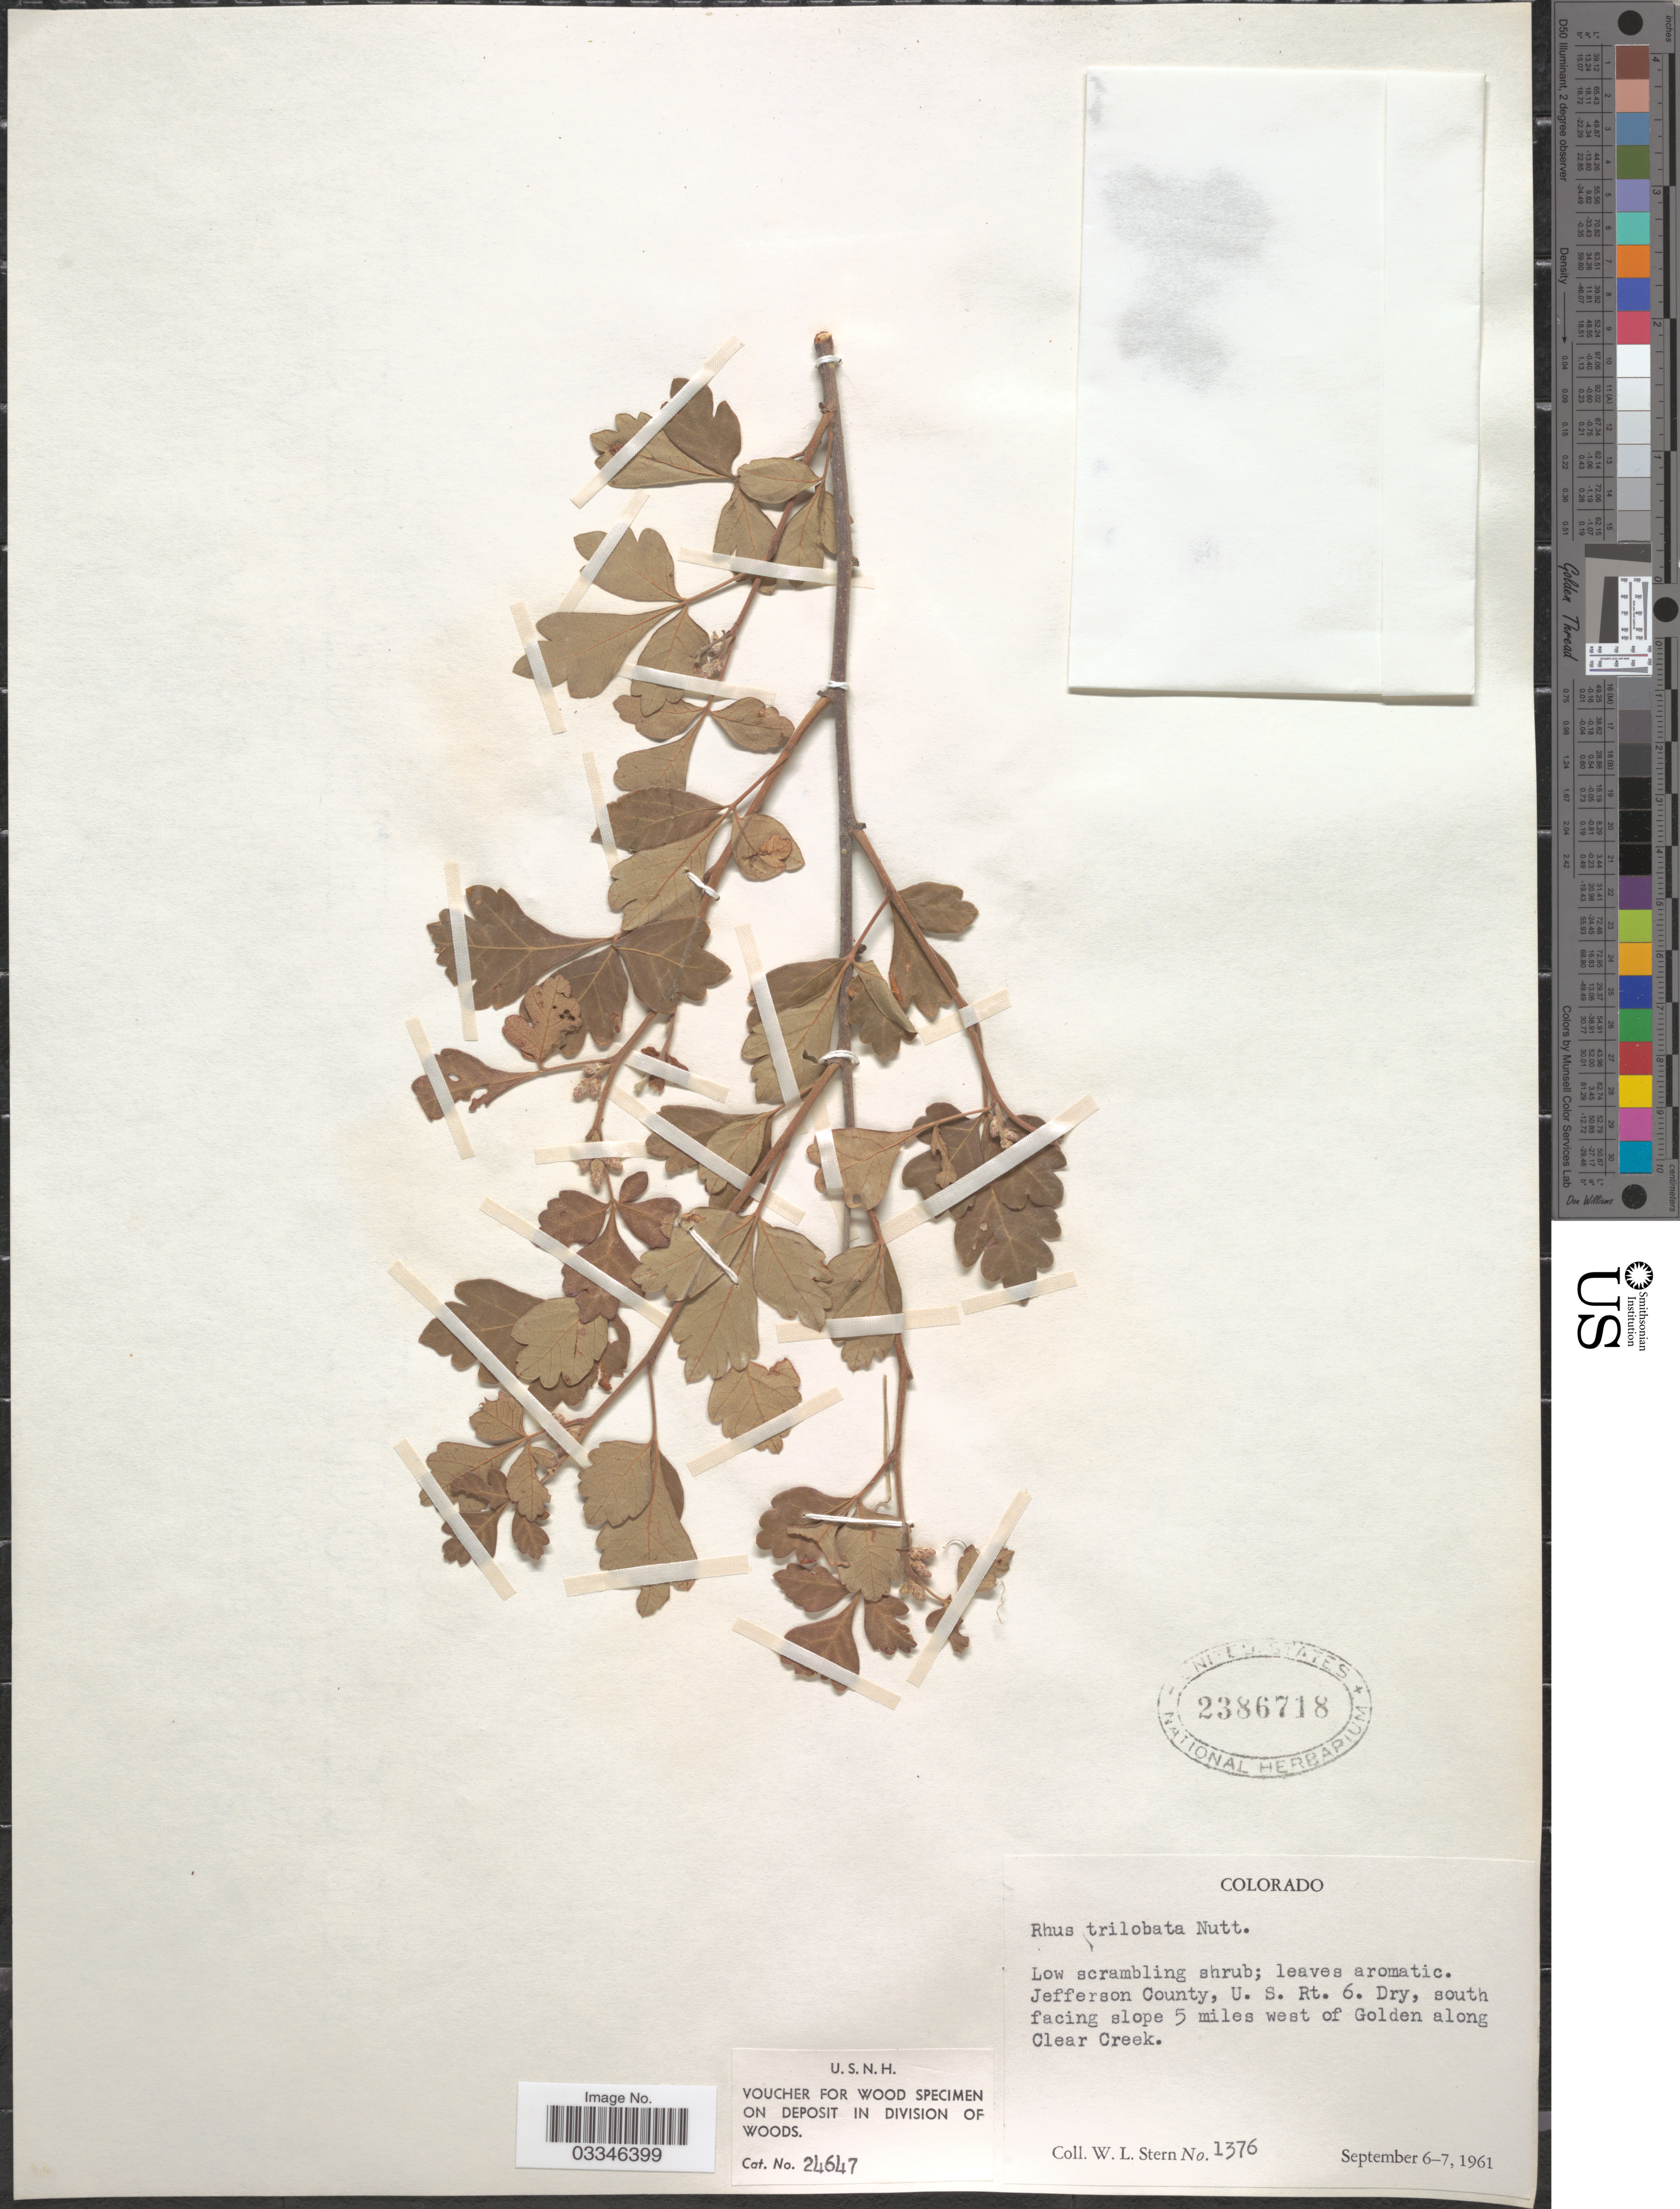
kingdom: Plantae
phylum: Tracheophyta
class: Magnoliopsida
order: Sapindales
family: Anacardiaceae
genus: Rhus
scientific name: Rhus trilobata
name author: Nutt.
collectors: W. L. Stern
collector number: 1376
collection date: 1961-09-06/1961-09-07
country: United States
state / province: Colorado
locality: Jefferson County, U.S. Rt. 6. Dry, south facing slope 5 miles west of Golden along Clear Creek.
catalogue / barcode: US 2386718